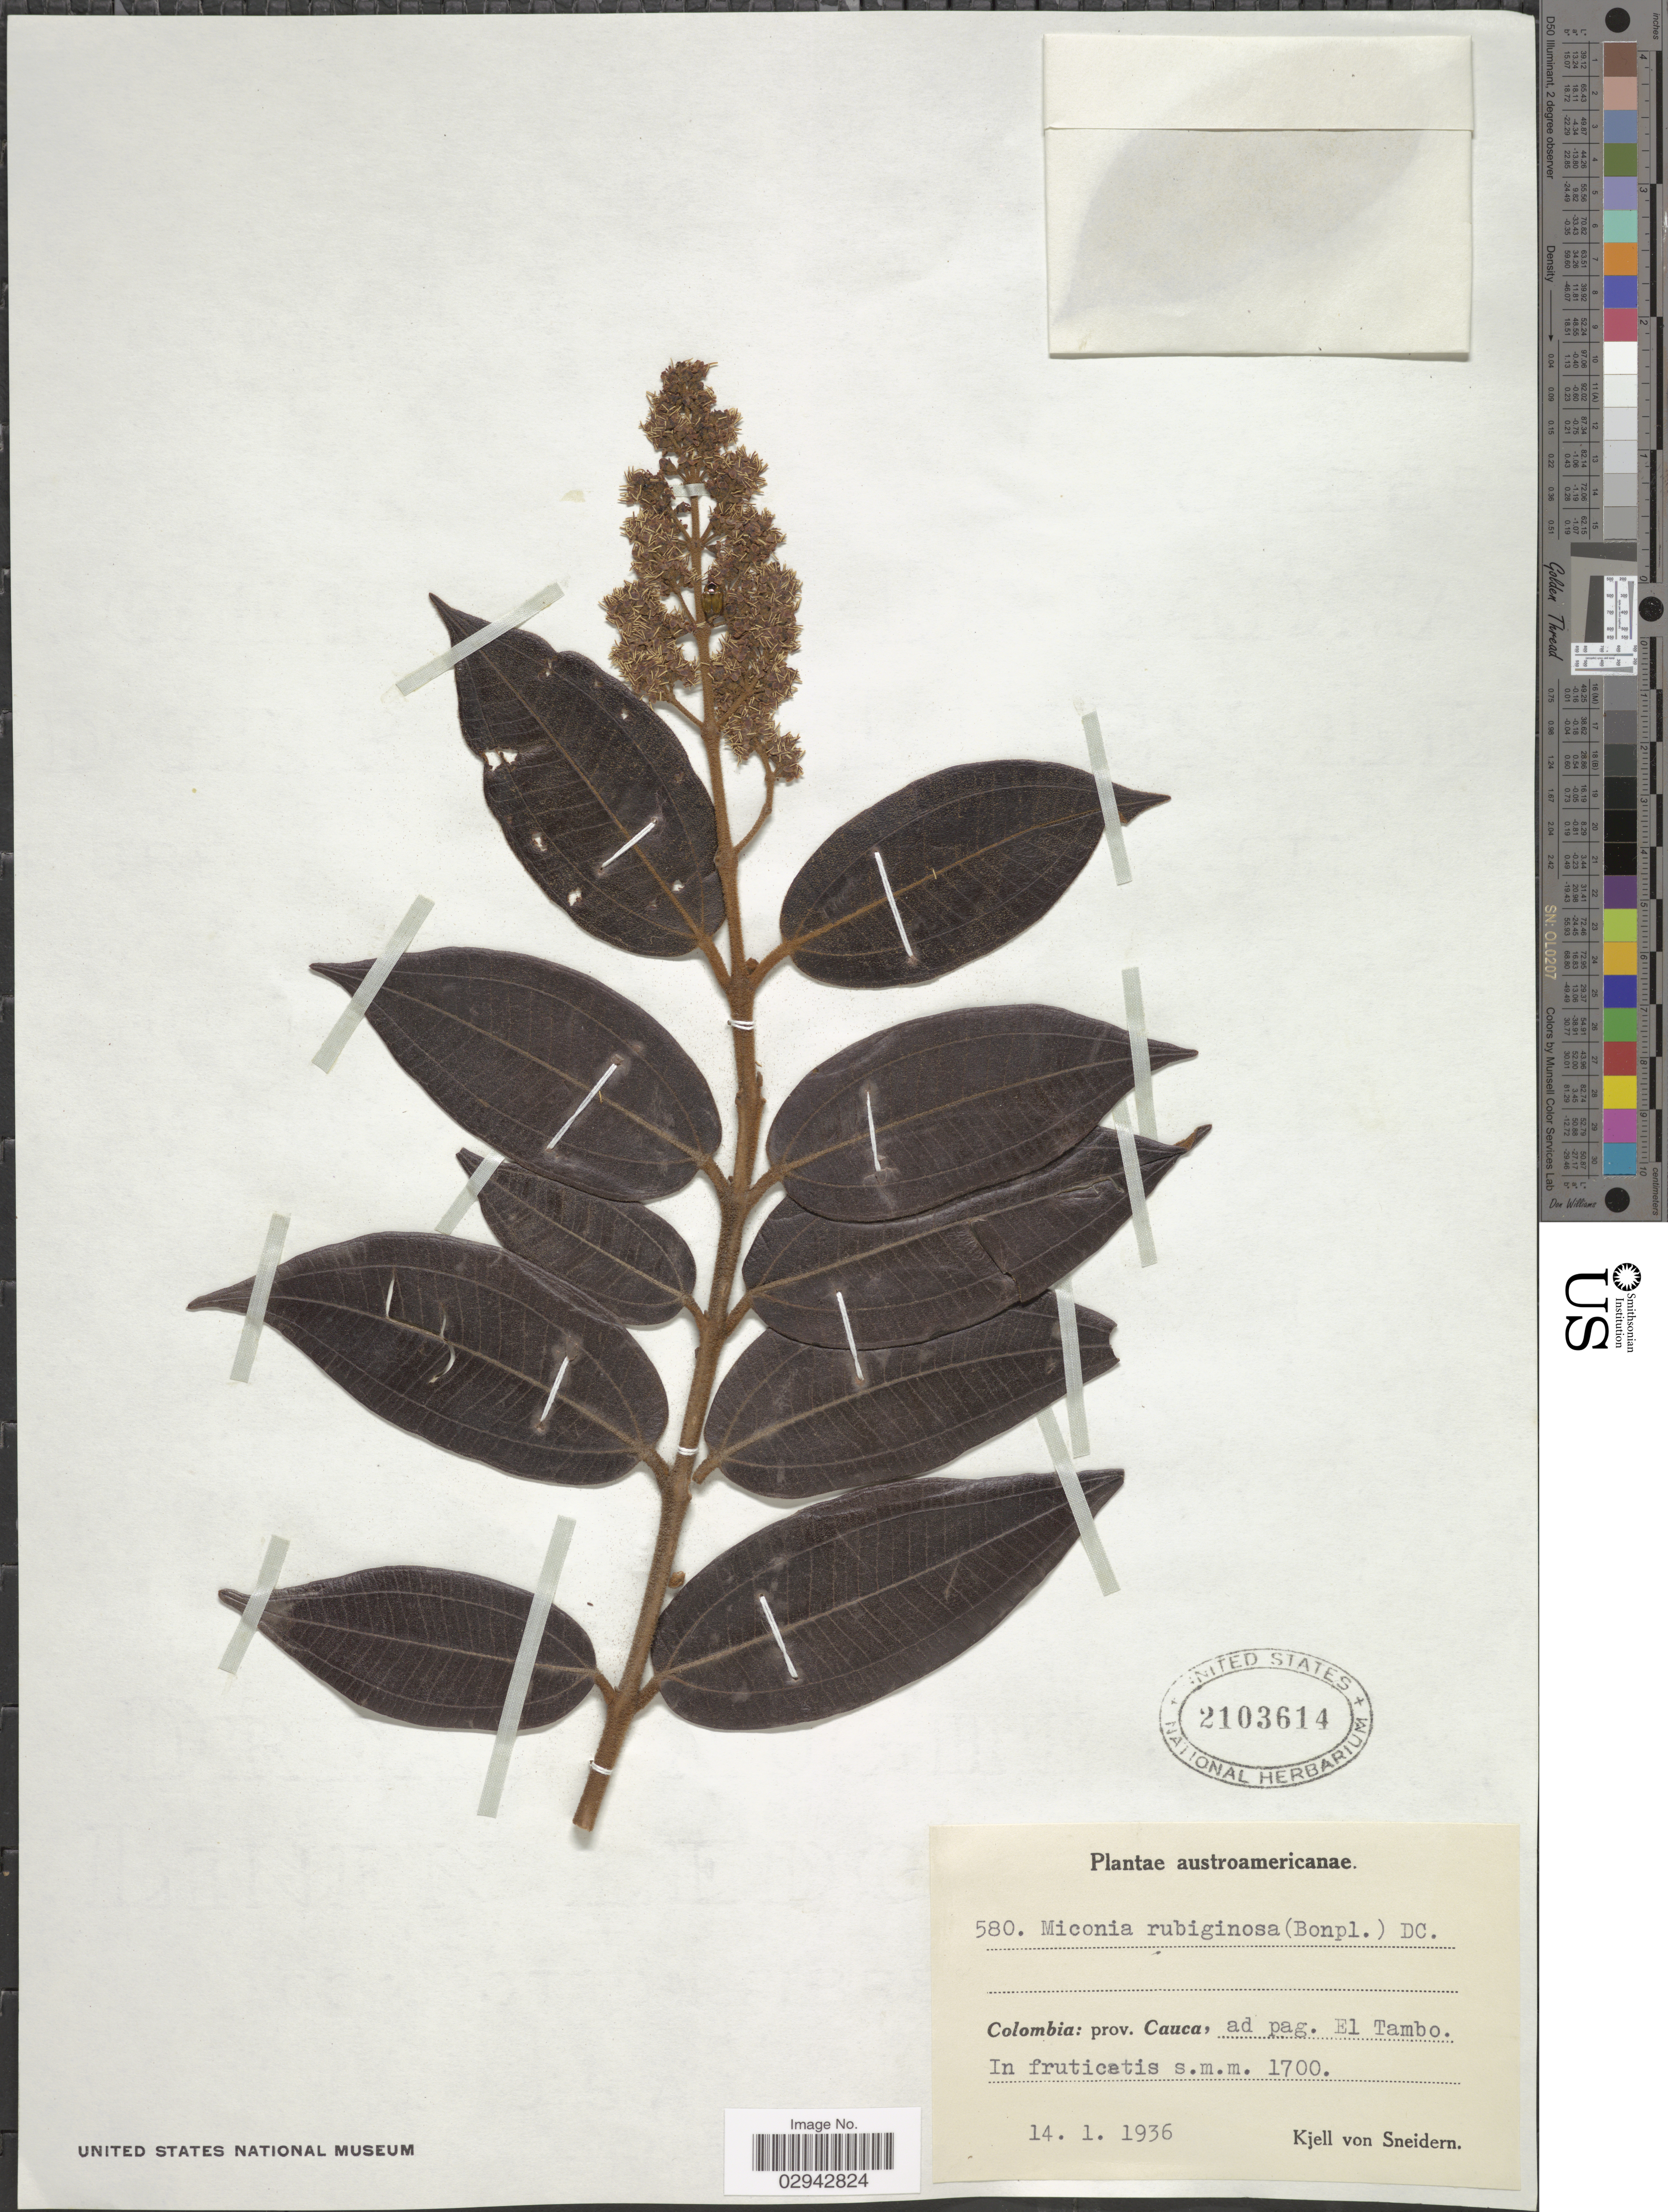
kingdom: Plantae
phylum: Tracheophyta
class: Magnoliopsida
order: Myrtales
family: Melastomataceae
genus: Miconia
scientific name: Miconia rubiginosa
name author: (Bonpl.) DC.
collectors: K. von Sneidern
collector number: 580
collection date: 1936-01-14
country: Colombia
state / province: Cauca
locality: Ad pag. El Tambo.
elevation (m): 1700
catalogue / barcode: US 2103614